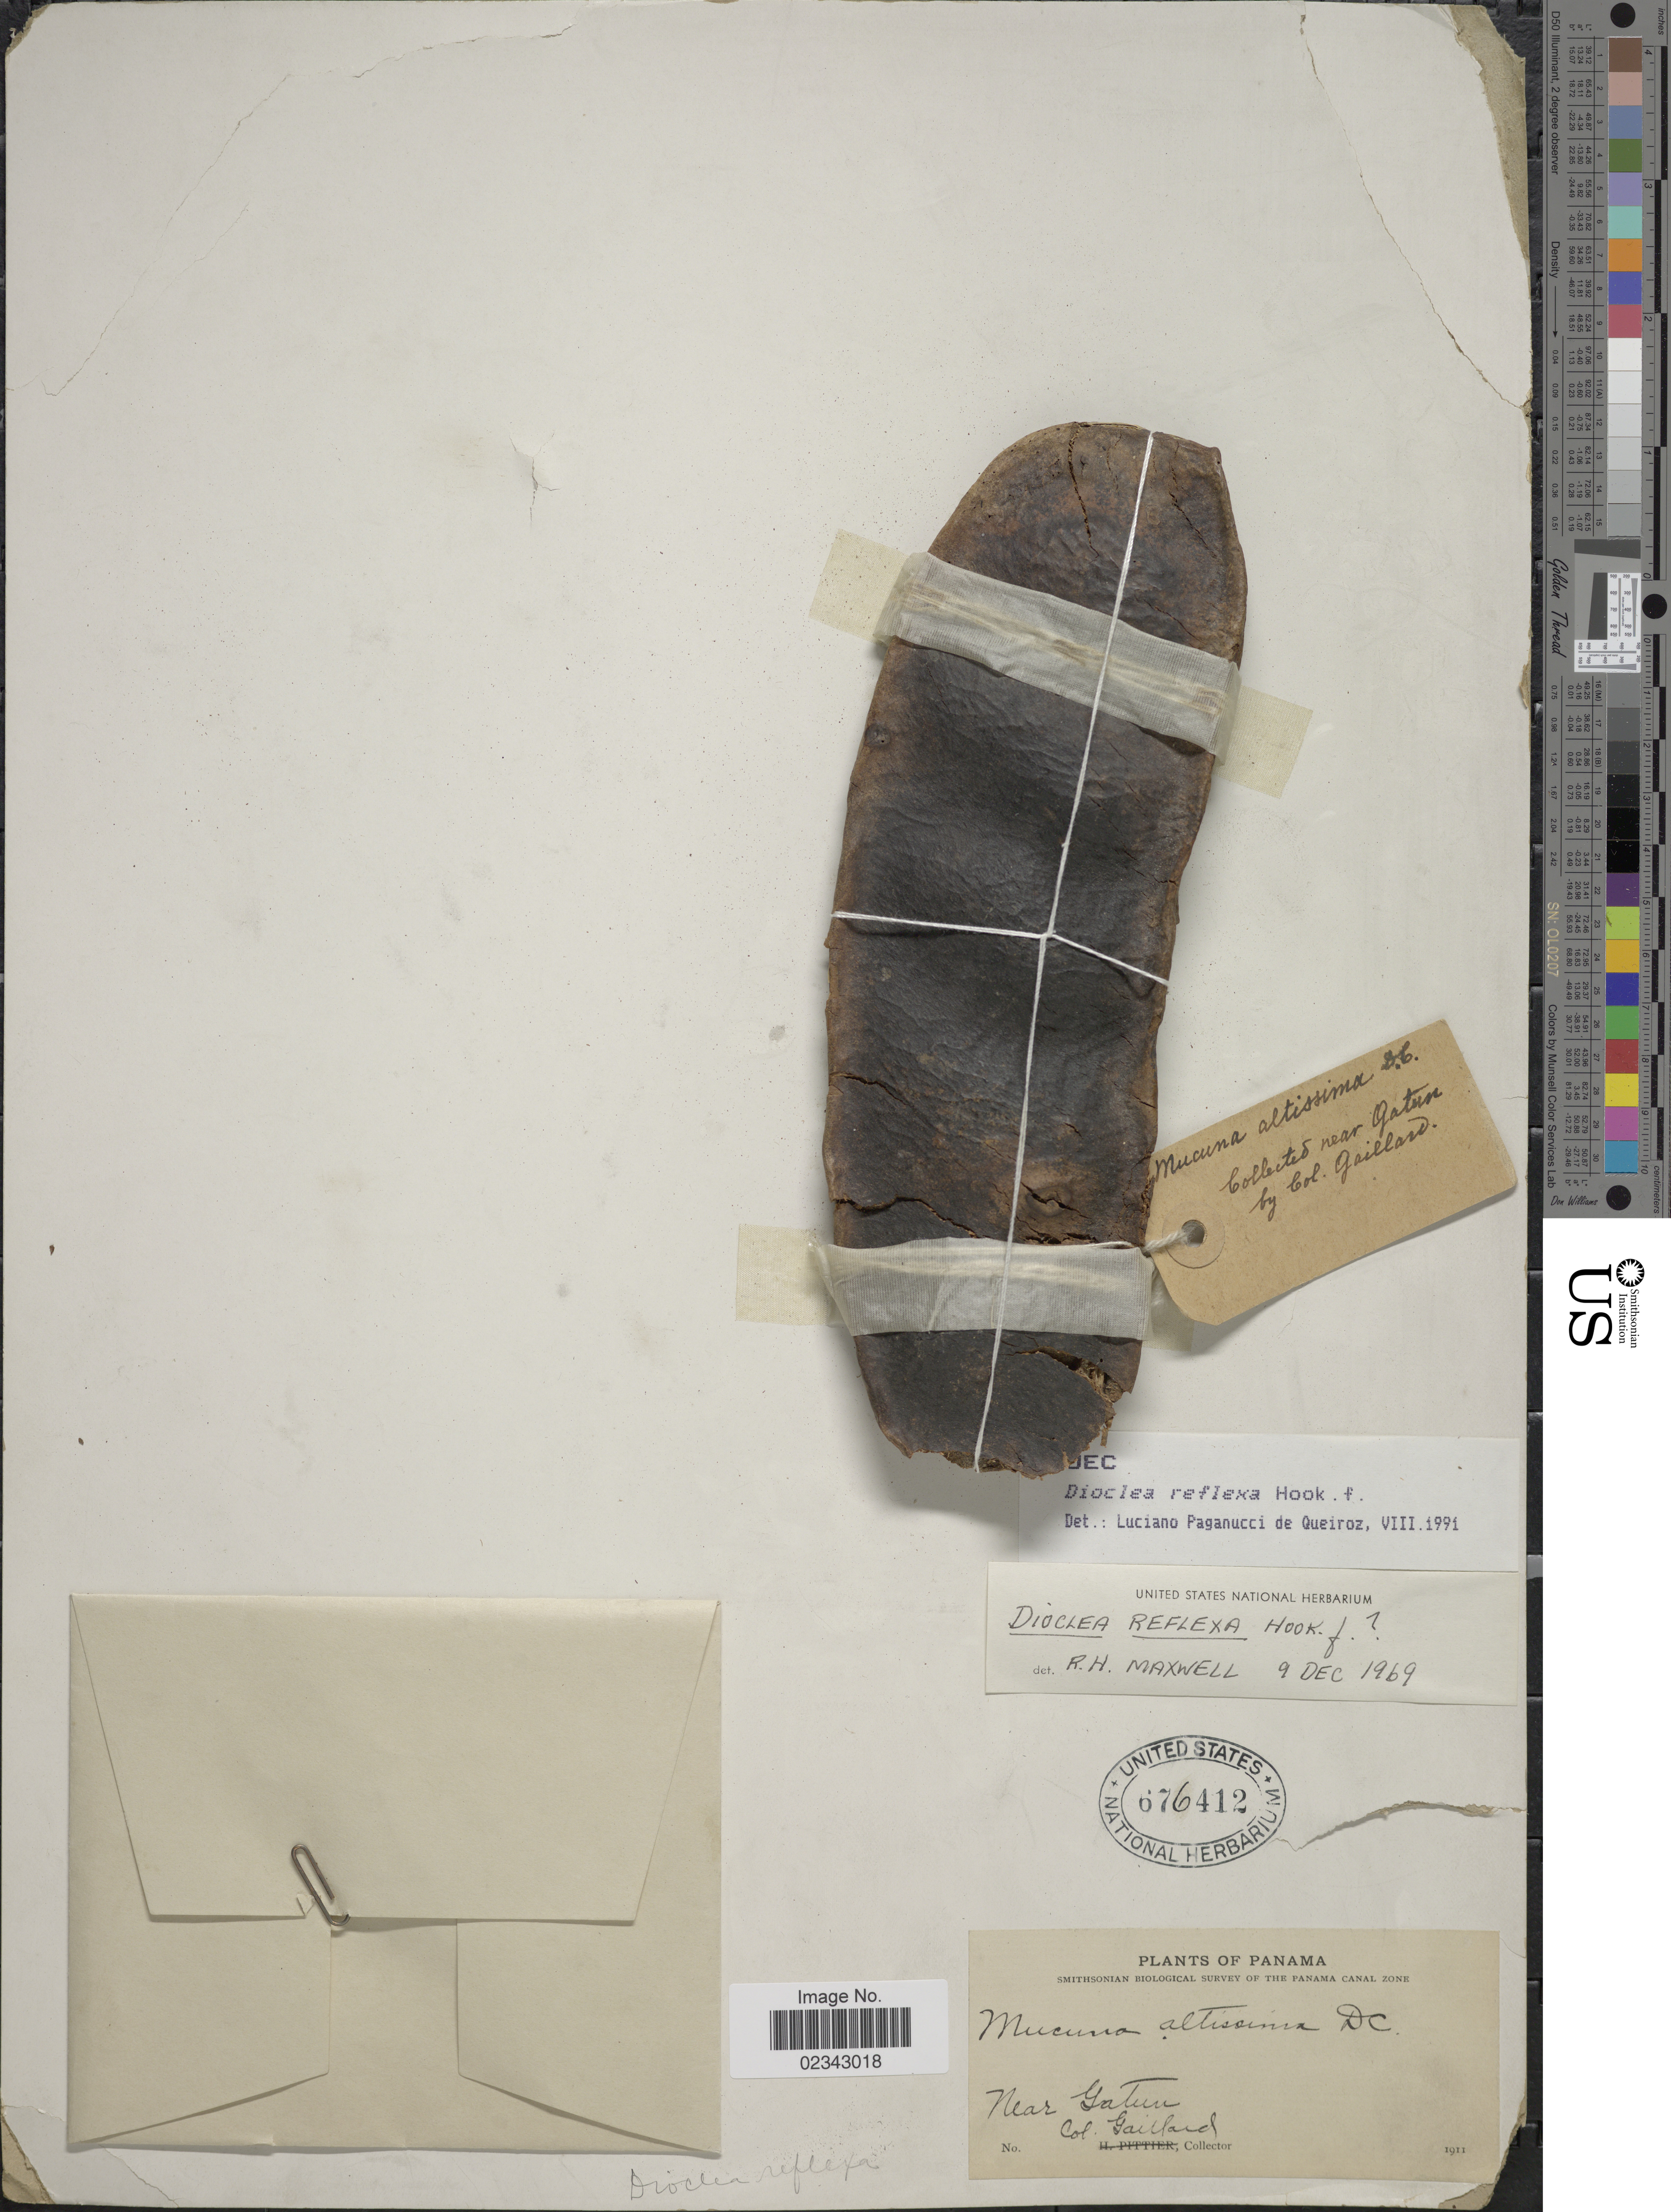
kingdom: Plantae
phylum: Tracheophyta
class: Magnoliopsida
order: Fabales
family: Fabaceae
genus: Macropsychanthus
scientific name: Macropsychanthus comosus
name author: (G. Mey.) L.P. Queiroz & Snak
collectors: D. Gaillard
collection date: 1911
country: Panama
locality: Near Gatun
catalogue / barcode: US 676412